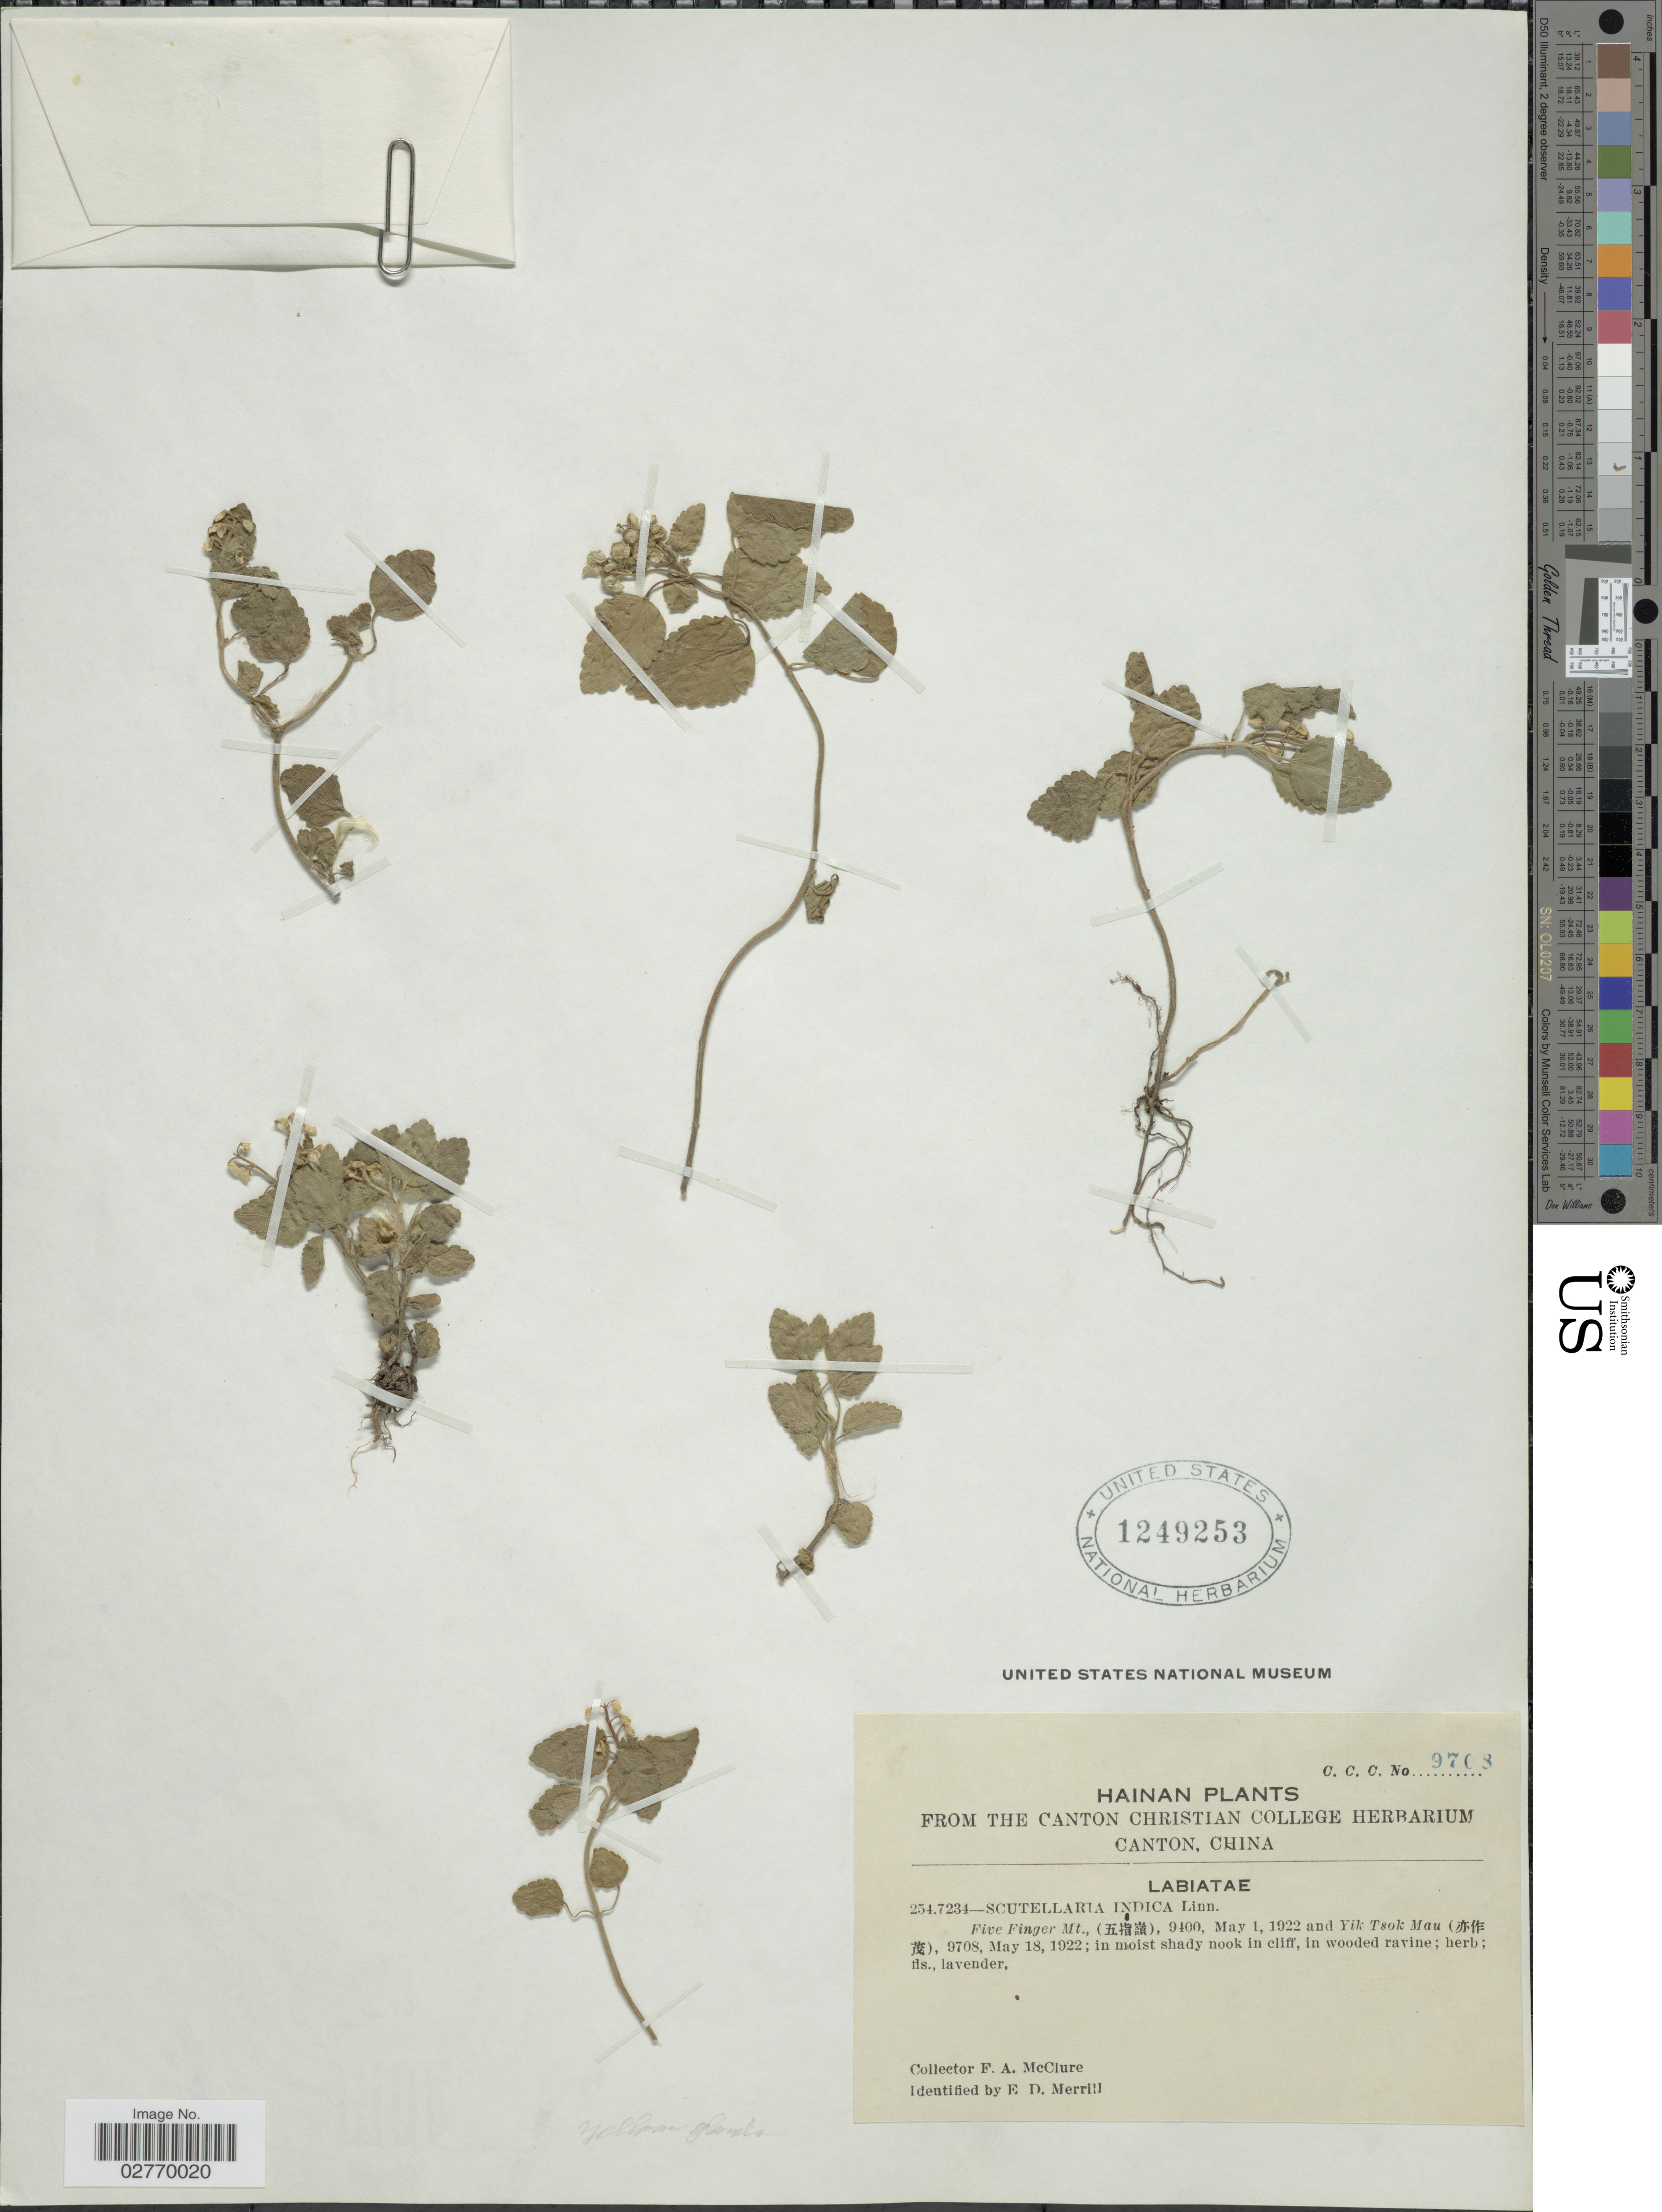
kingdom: Plantae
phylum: Tracheophyta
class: Magnoliopsida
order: Lamiales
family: Lamiaceae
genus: Scutellaria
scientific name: Scutellaria indica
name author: L.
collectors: F. A. McClure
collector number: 2547234?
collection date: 1922-05-18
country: China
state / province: Hainan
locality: Yik Tsok Mau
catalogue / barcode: US 1249253